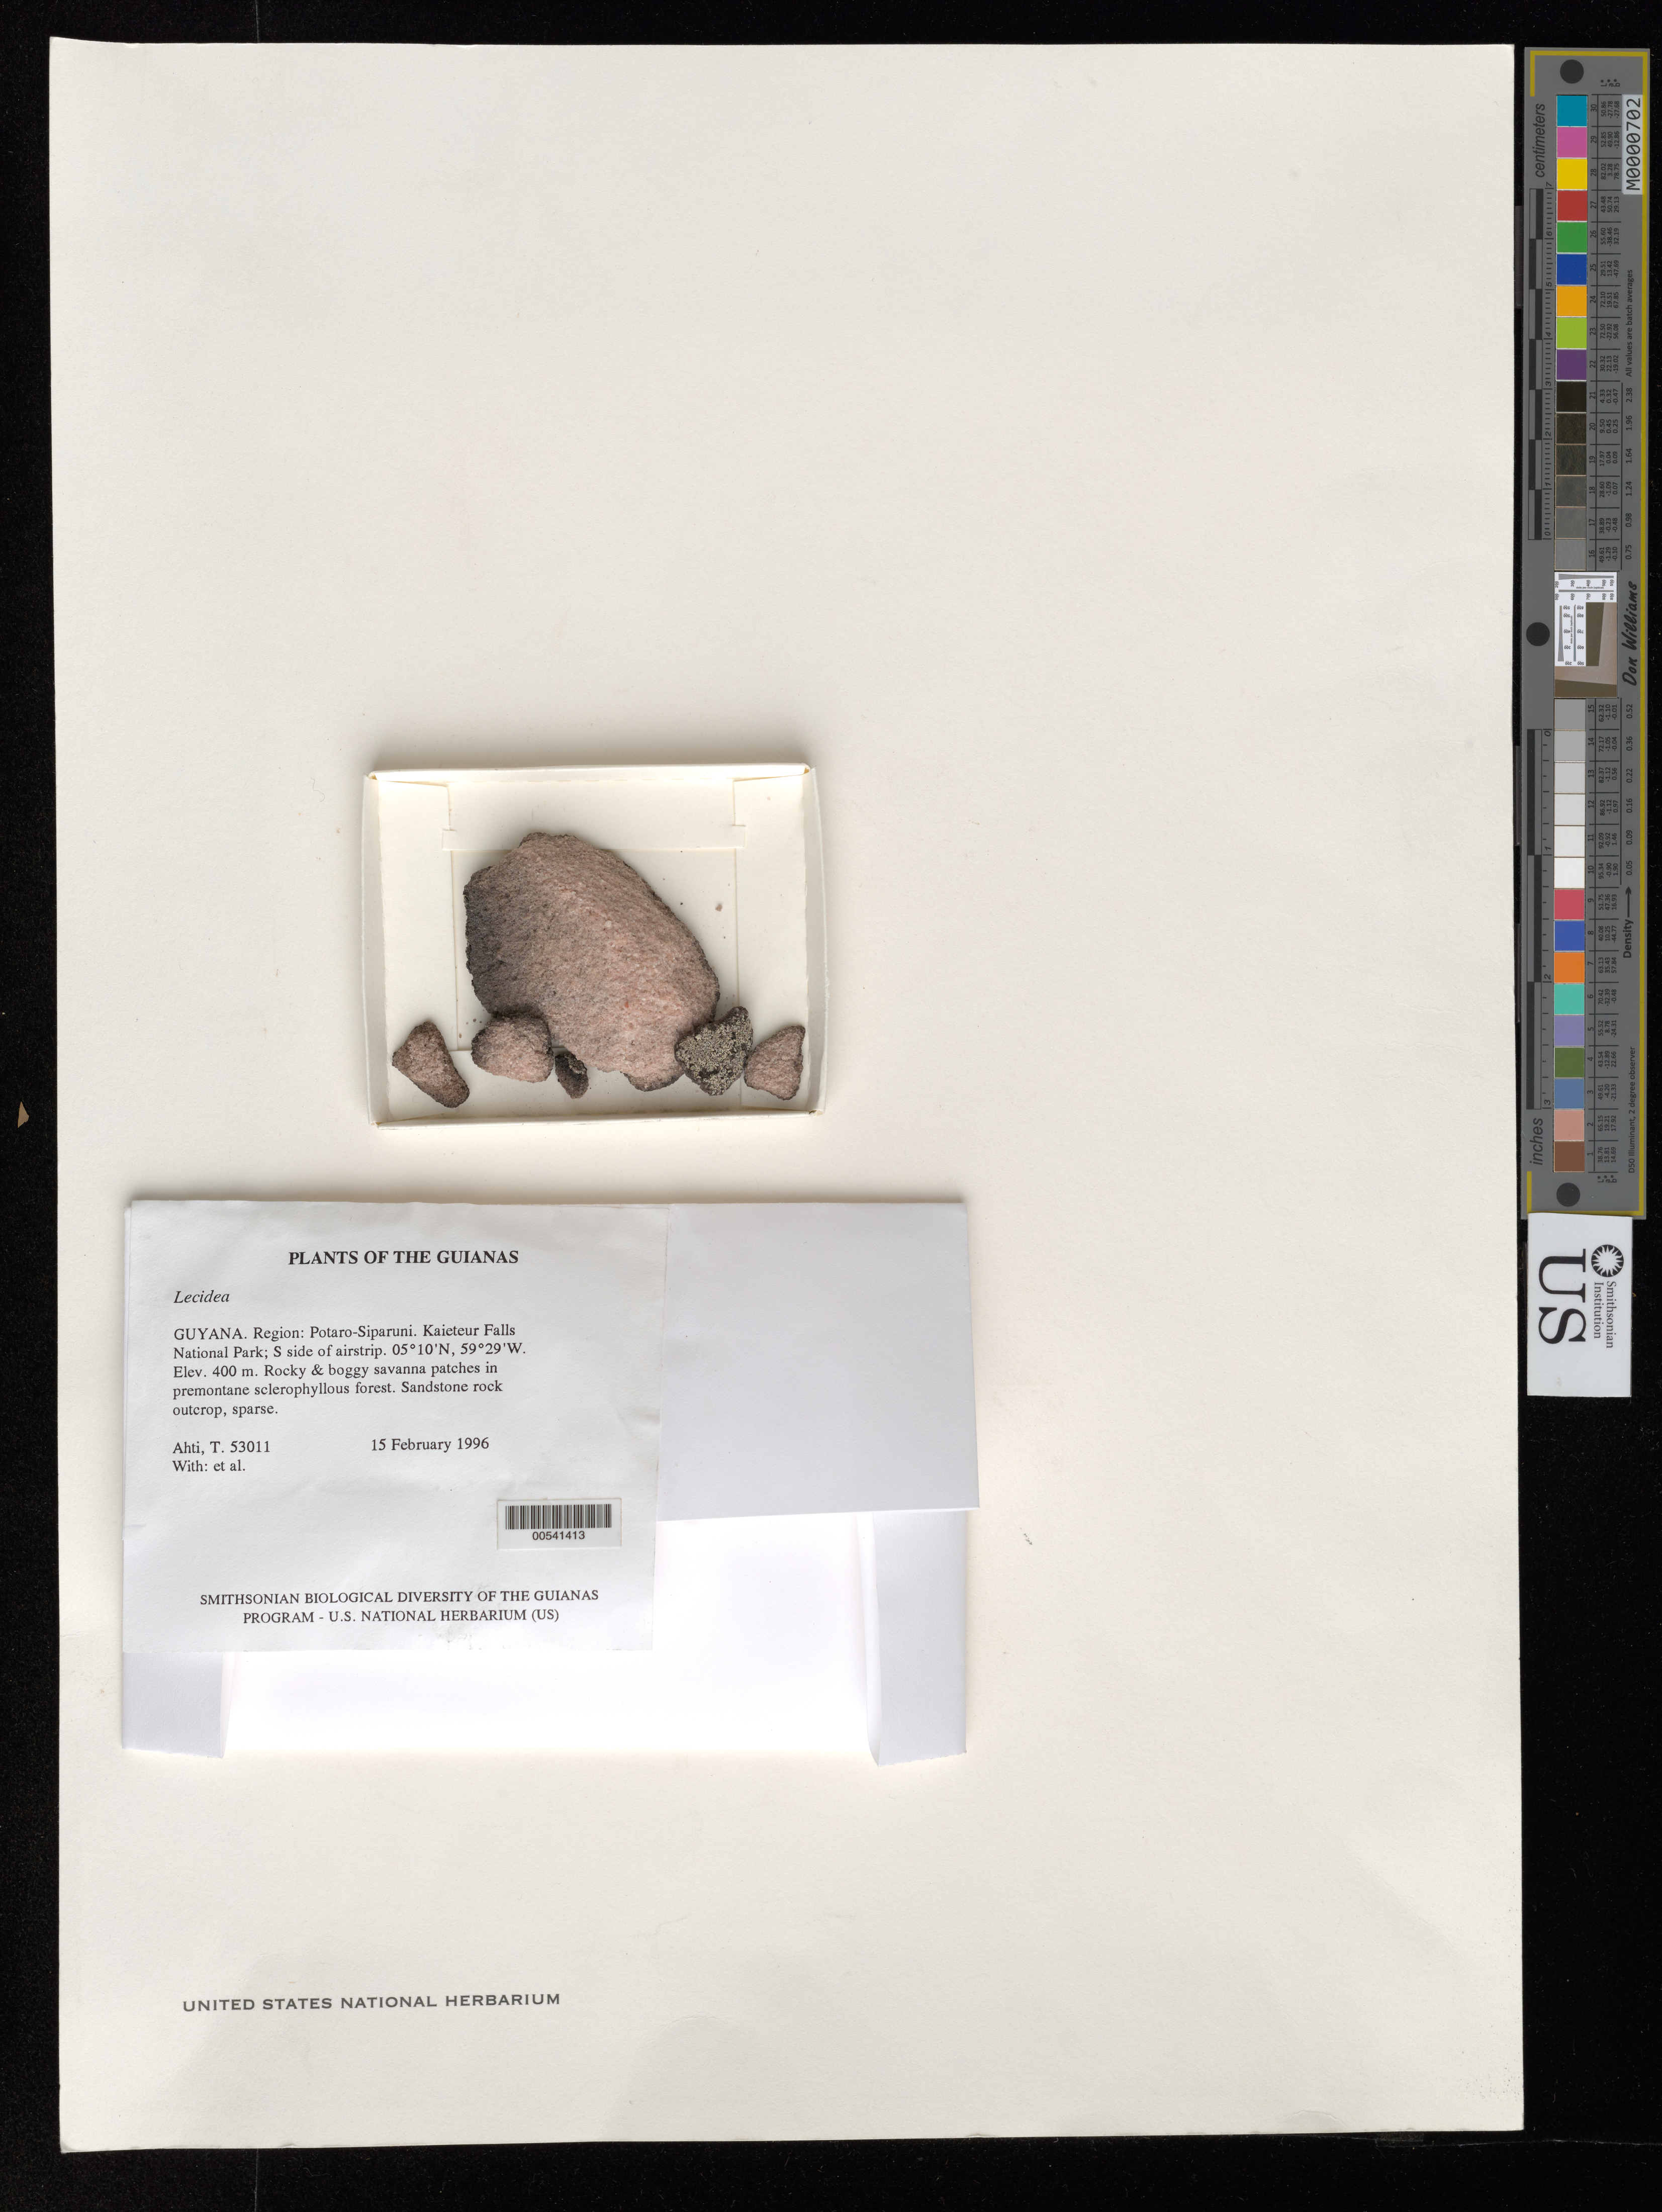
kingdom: Fungi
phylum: Ascomycota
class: Lecanoromycetes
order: Lecideales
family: Lecideaceae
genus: Lecidea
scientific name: Lecidea sp.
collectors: T. T. Ahti et al.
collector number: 53011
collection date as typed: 15 February 1996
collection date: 1996-02-15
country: Guyana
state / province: Potaro-Siparuni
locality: Kaieteur Falls National Park; S side of airstrip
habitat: Rocky & boggy savanna patches in premontane sclerophyllous forest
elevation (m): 400